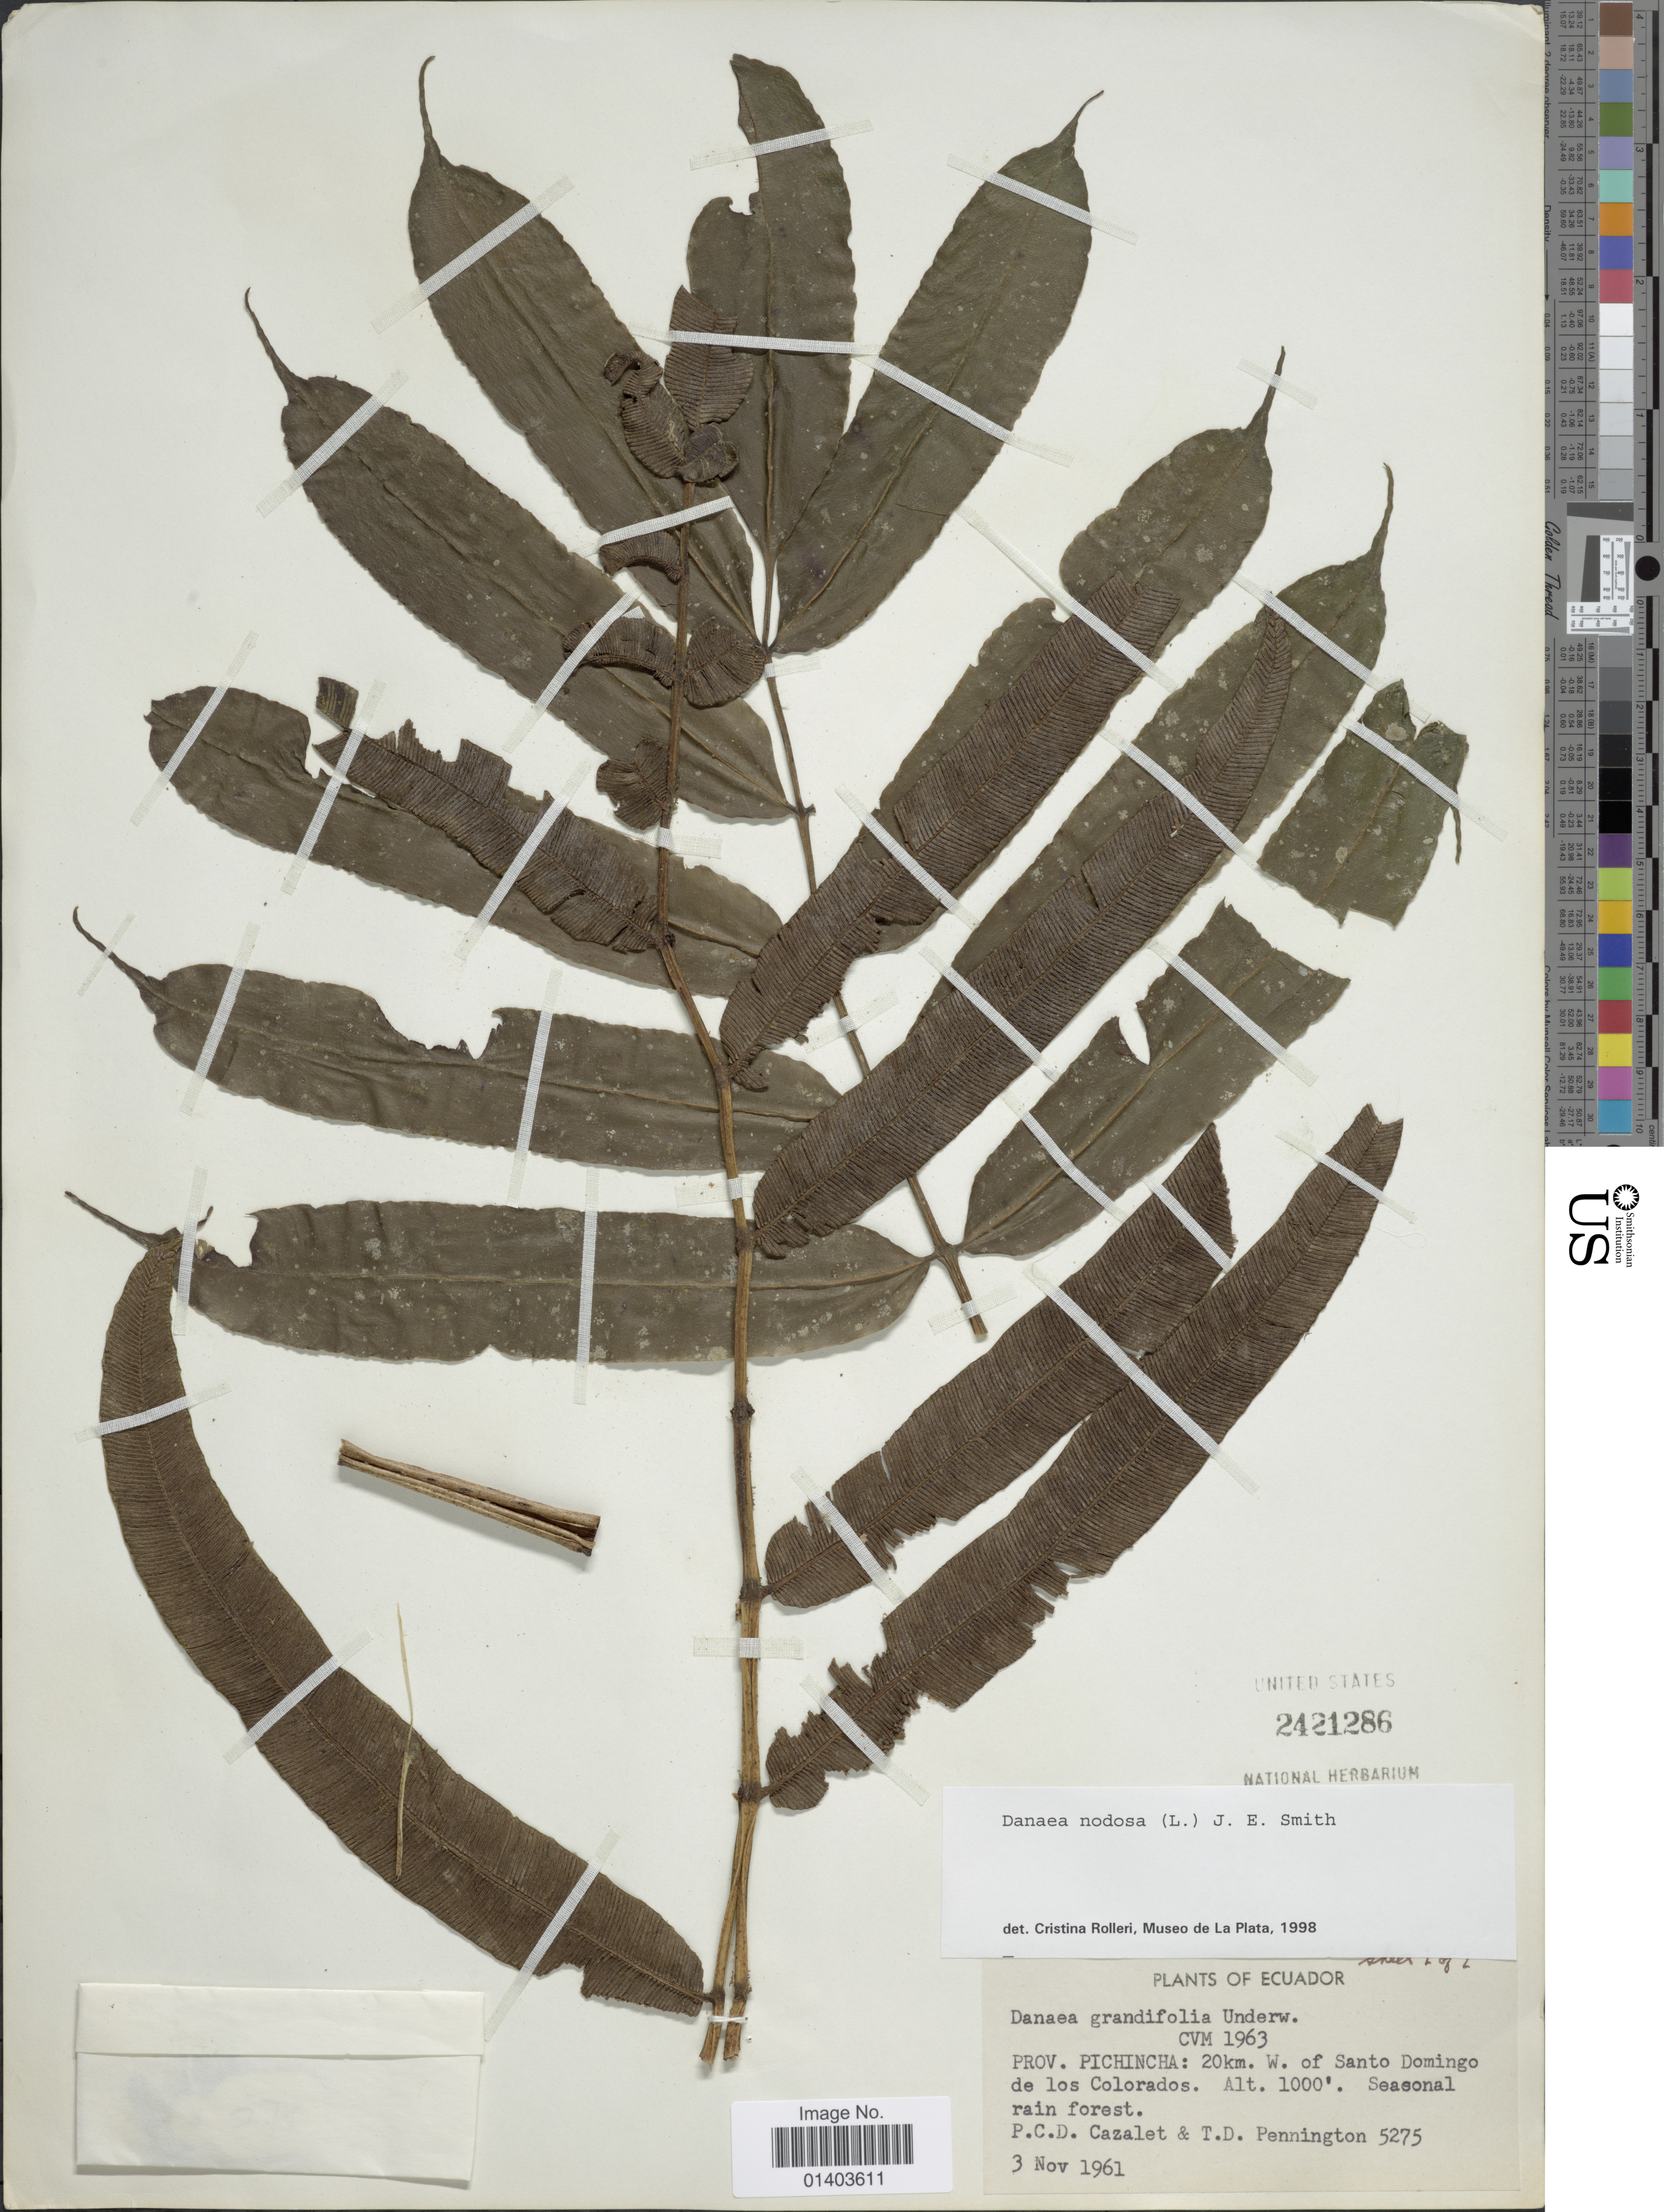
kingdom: Plantae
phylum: Tracheophyta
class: Polypodiopsida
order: Marattiales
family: Marattiaceae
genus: Danaea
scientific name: Danaea nodosa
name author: (L.) Sm.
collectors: P. C. D. Cazalet & T. D. Pennington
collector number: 5275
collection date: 1961-11-03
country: Ecuador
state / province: Pichincha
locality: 20km. W of Santo Domingo de los Colorados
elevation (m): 305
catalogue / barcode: US 2421286